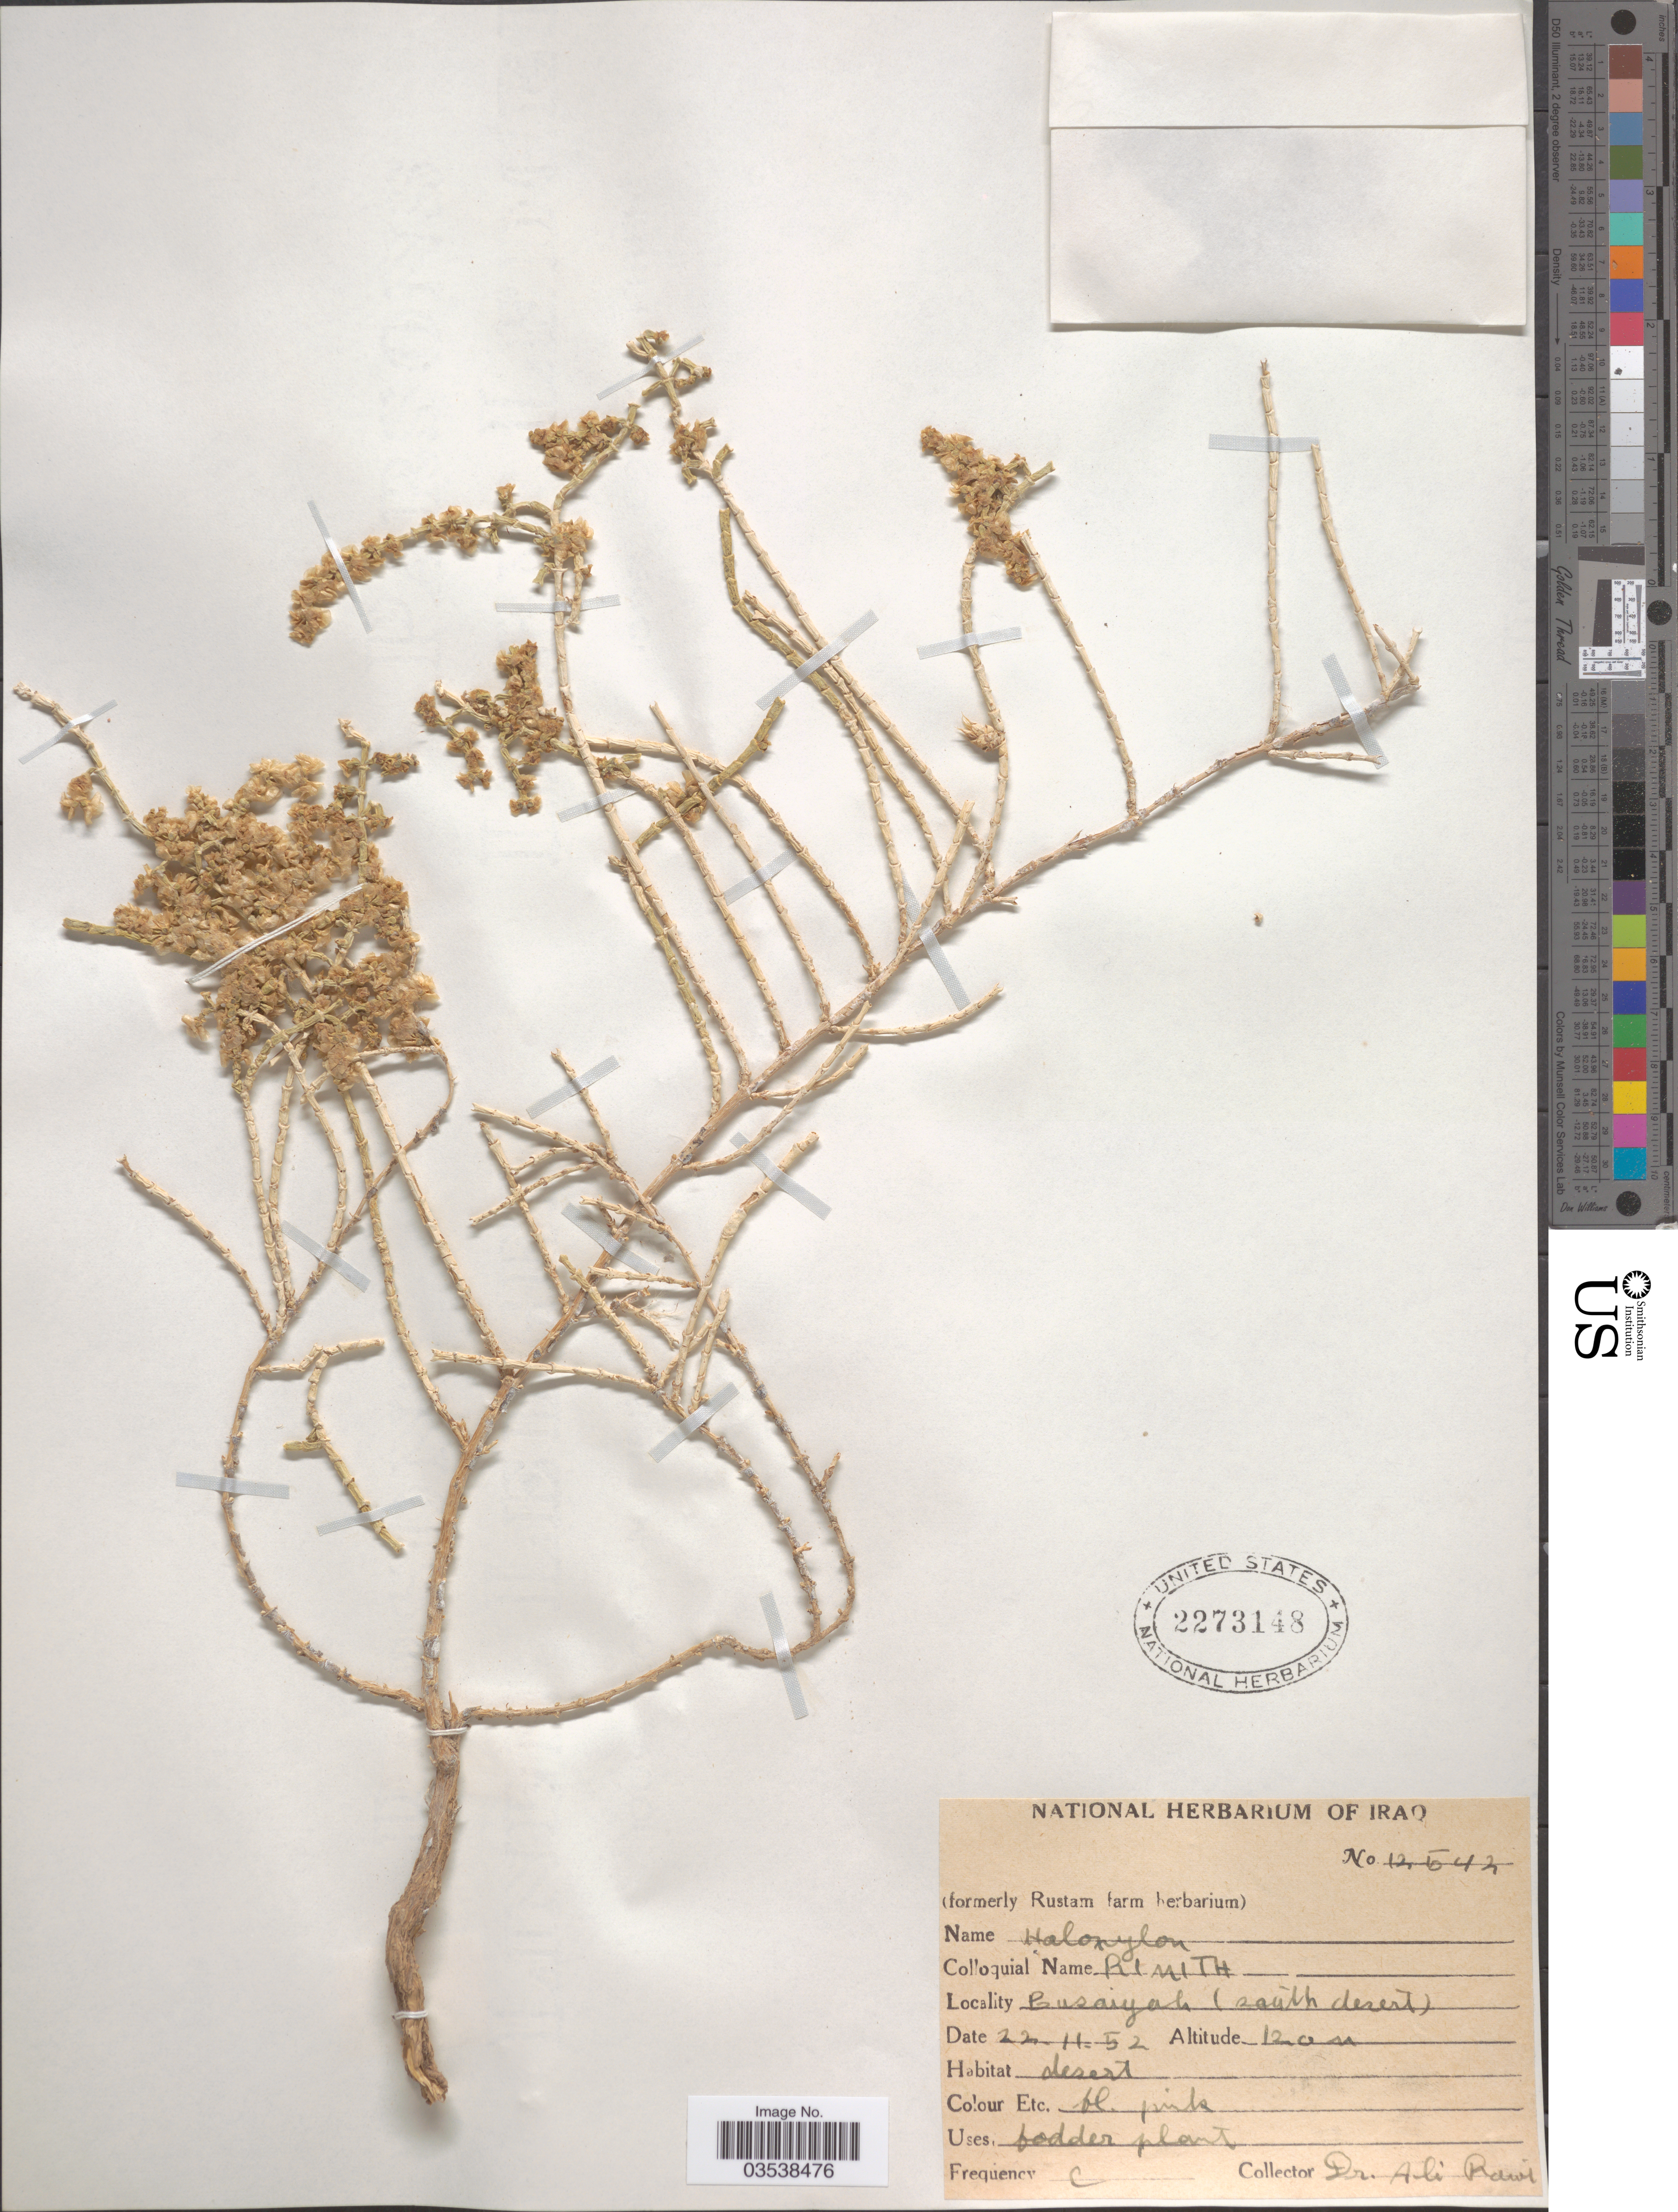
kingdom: Plantae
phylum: Tracheophyta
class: Magnoliopsida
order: Caryophyllales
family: Amaranthaceae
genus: Haloxylon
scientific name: Haloxylon sp.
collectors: A. Rawi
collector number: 12542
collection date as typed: Transcribed d/m/y: 22/11/52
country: Iraq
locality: Busaiyah (south desert).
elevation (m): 120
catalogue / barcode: US 2273148